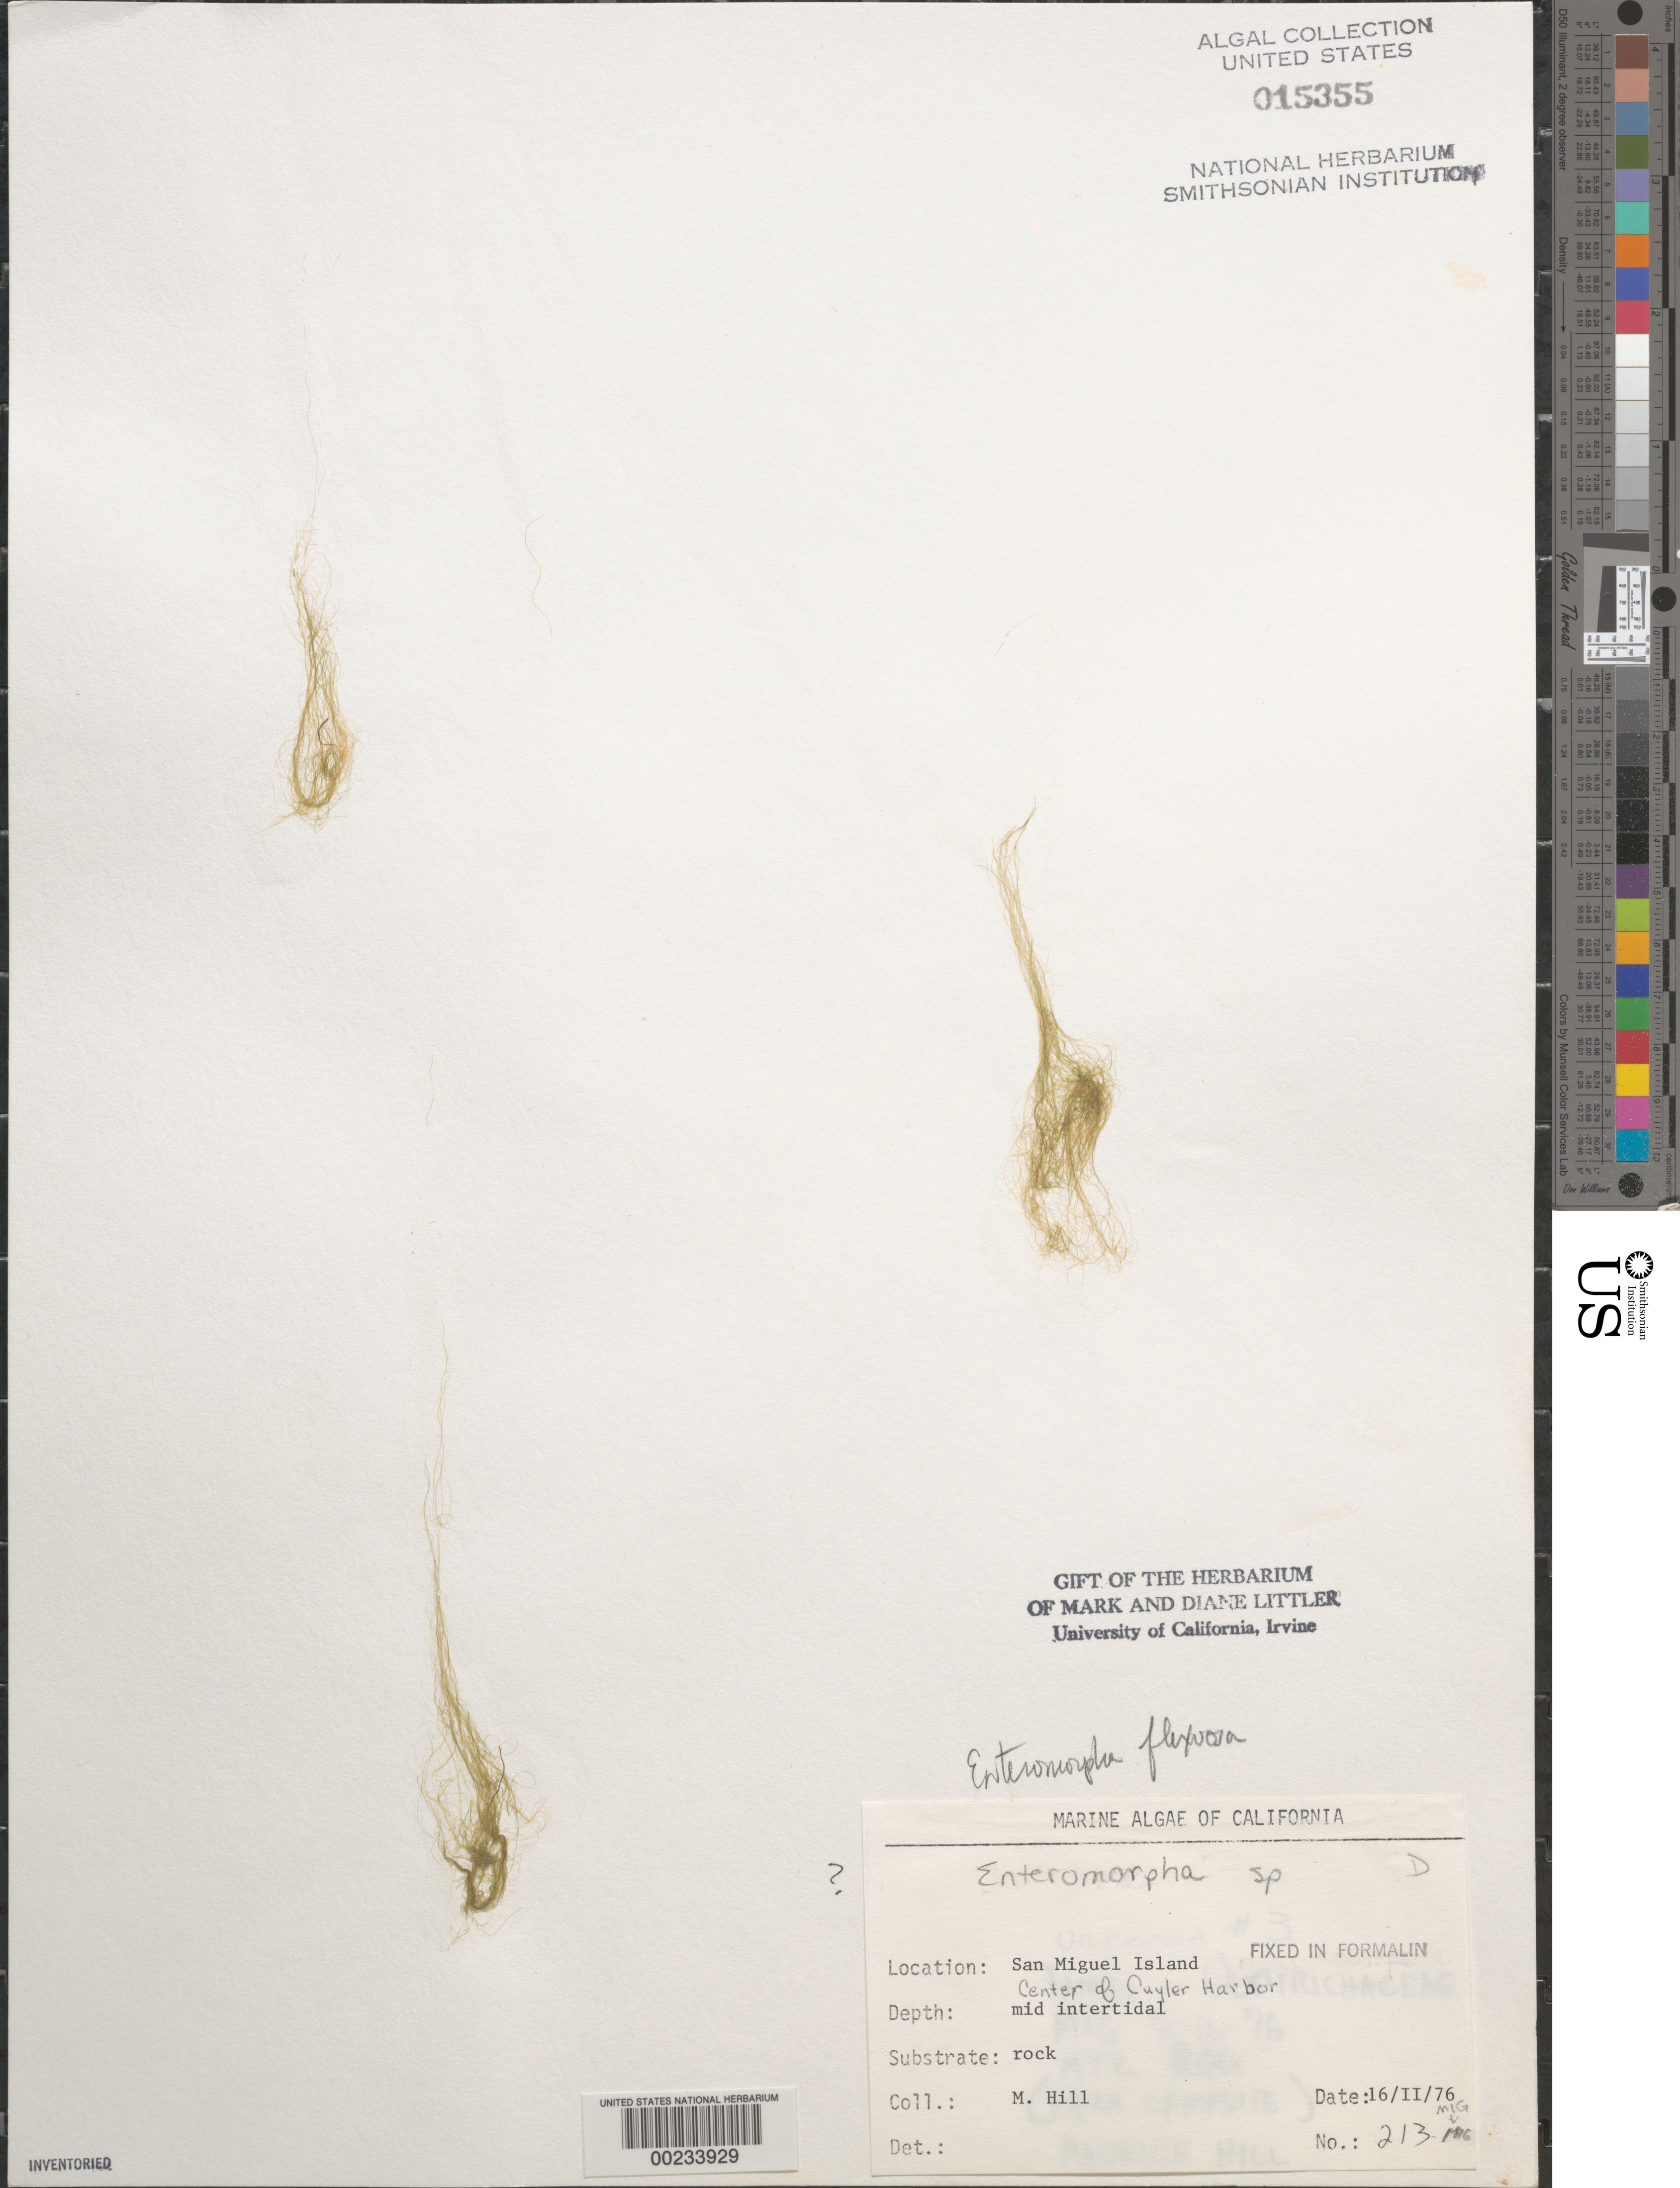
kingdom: Plantae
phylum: Chlorophyta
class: Ulvophyceae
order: Ulvales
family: Ulvaceae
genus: Ulva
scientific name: Ulva flexuosa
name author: Wulfen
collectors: M. Hill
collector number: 213-mig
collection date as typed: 16 Feb 1976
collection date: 1976-02-16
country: United States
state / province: California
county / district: Santa Barbara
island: San Miguel Island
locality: Cuyler Harbor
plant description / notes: BLM-SOCALBIGHT Rocky Intertidal Survey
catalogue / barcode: US 15355